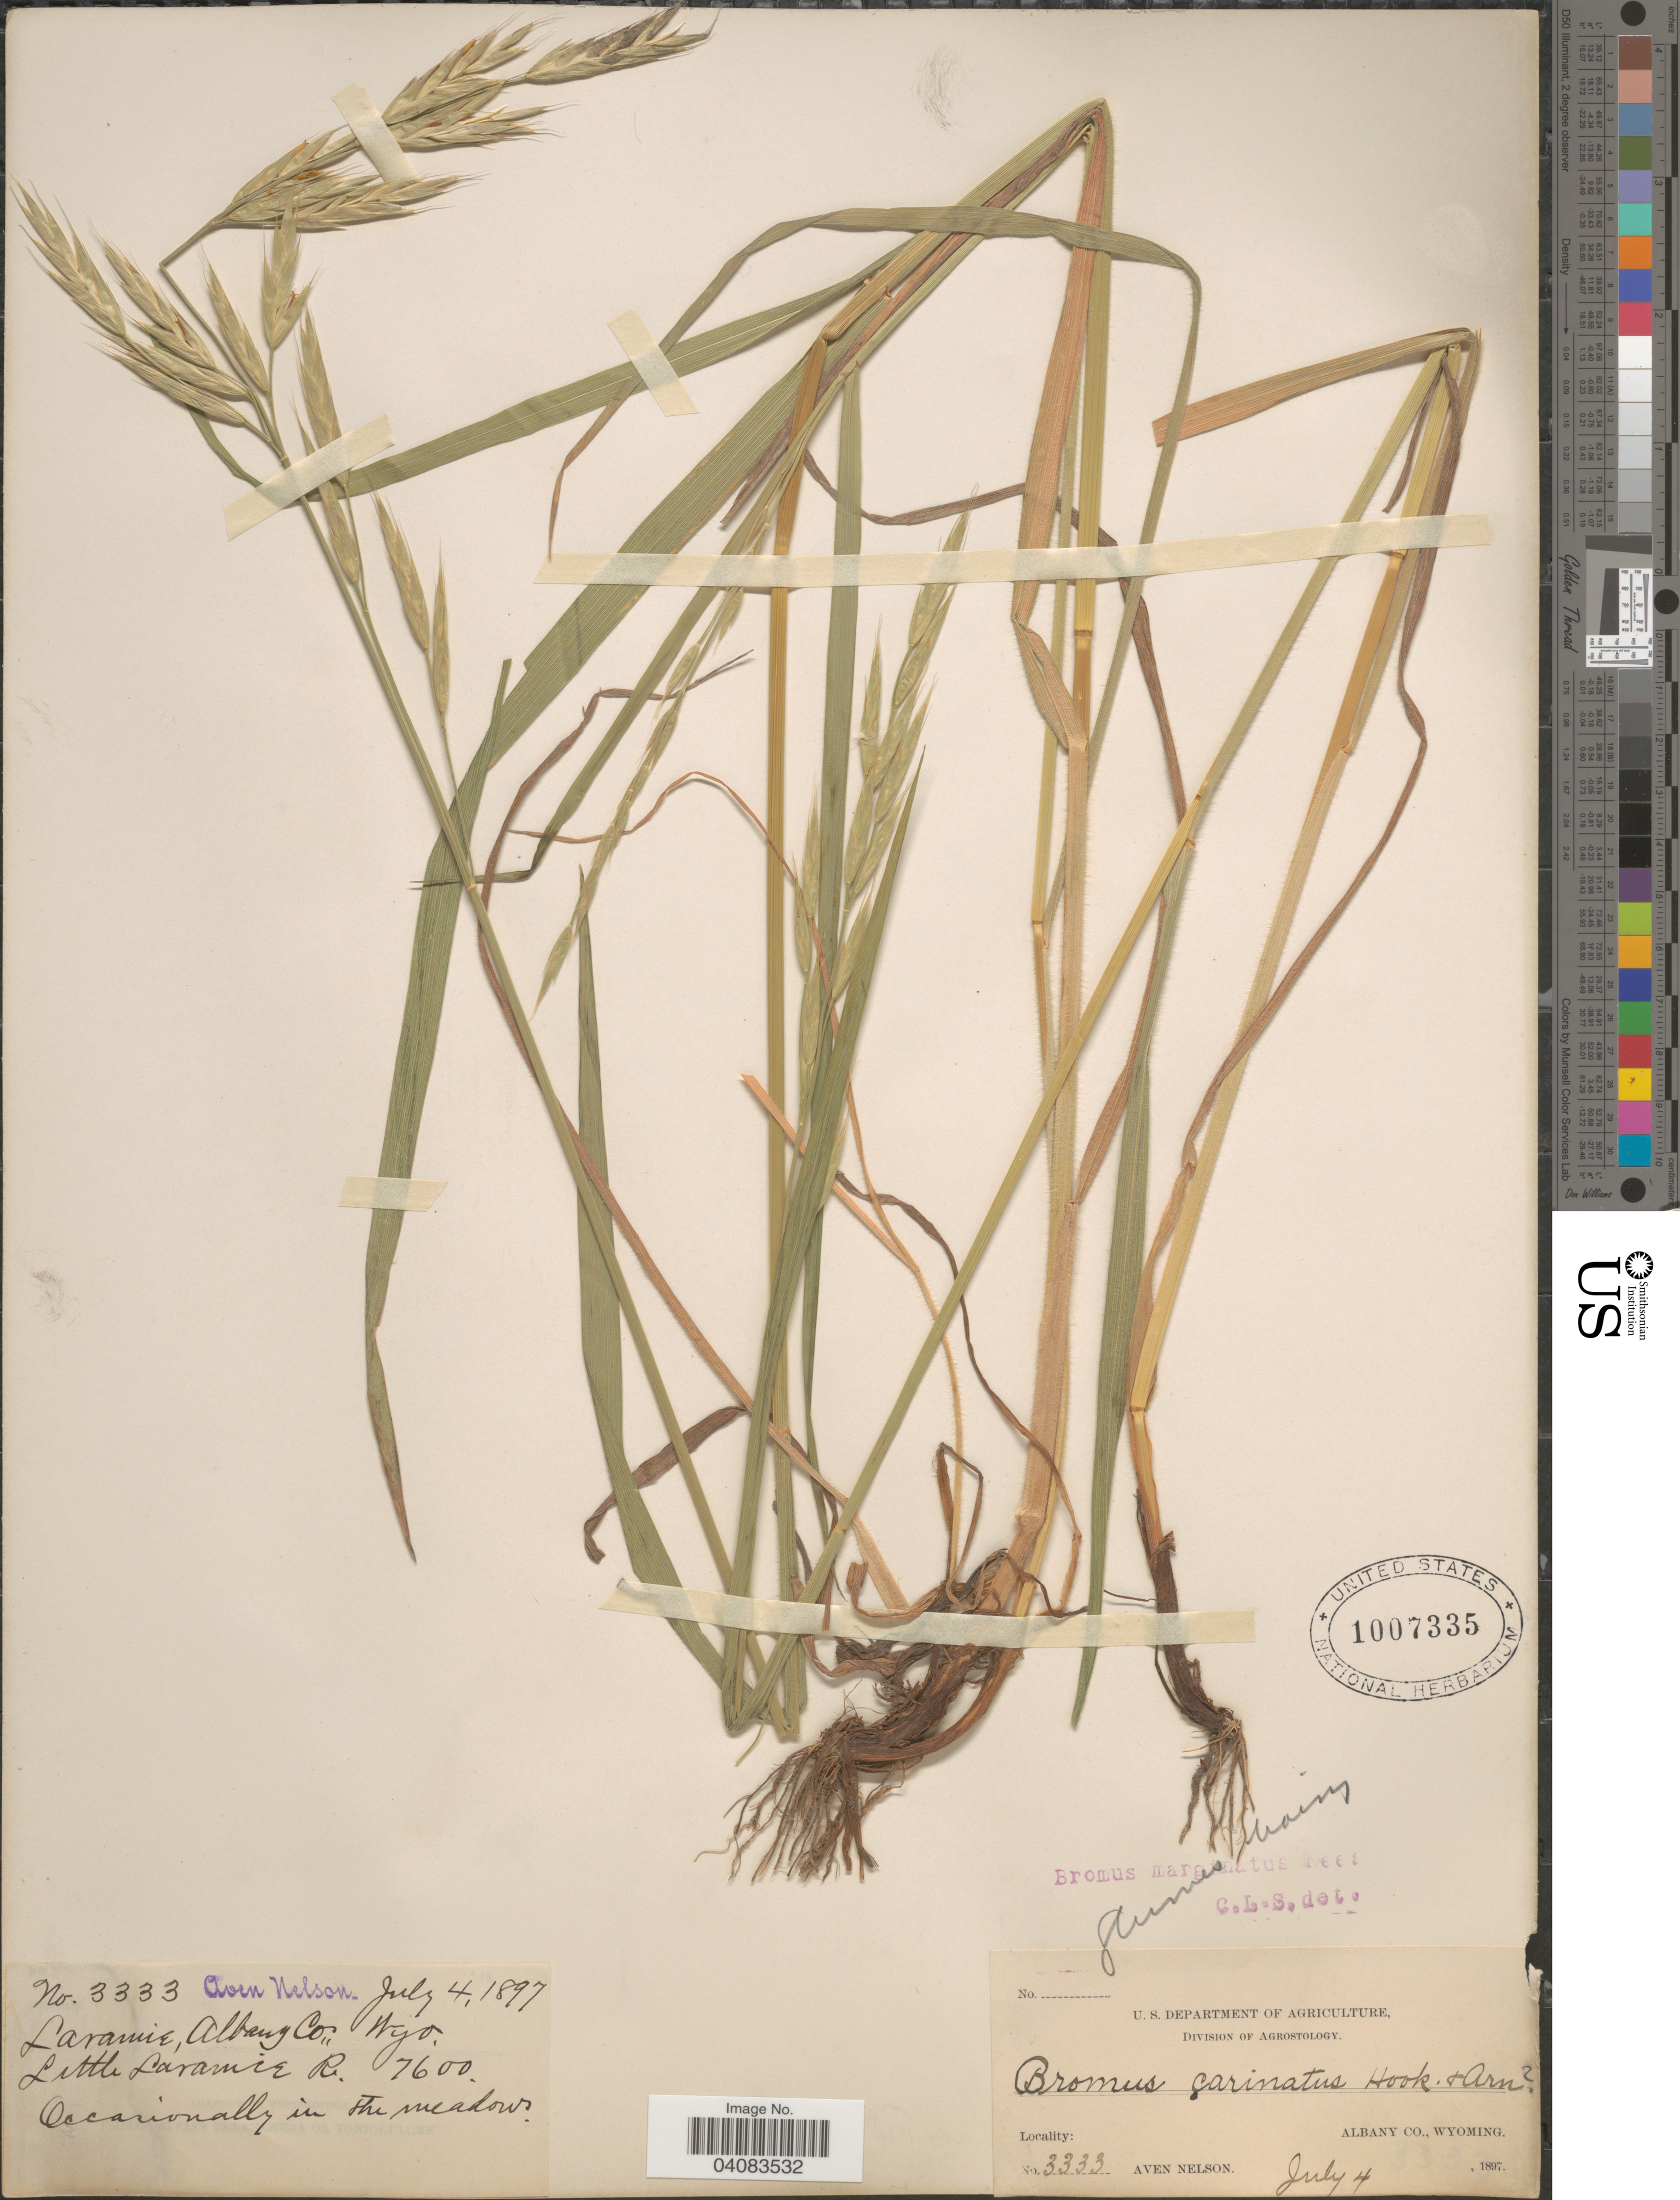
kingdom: Plantae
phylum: Tracheophyta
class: Liliopsida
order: Poales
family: Poaceae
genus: Bromus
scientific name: Bromus marginatus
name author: Nees ex Steud.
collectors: A. Nelson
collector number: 3333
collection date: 1897-07-04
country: United States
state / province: Wyoming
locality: Laramie, Albany Co. Little Laramie R.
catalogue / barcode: US 1007335